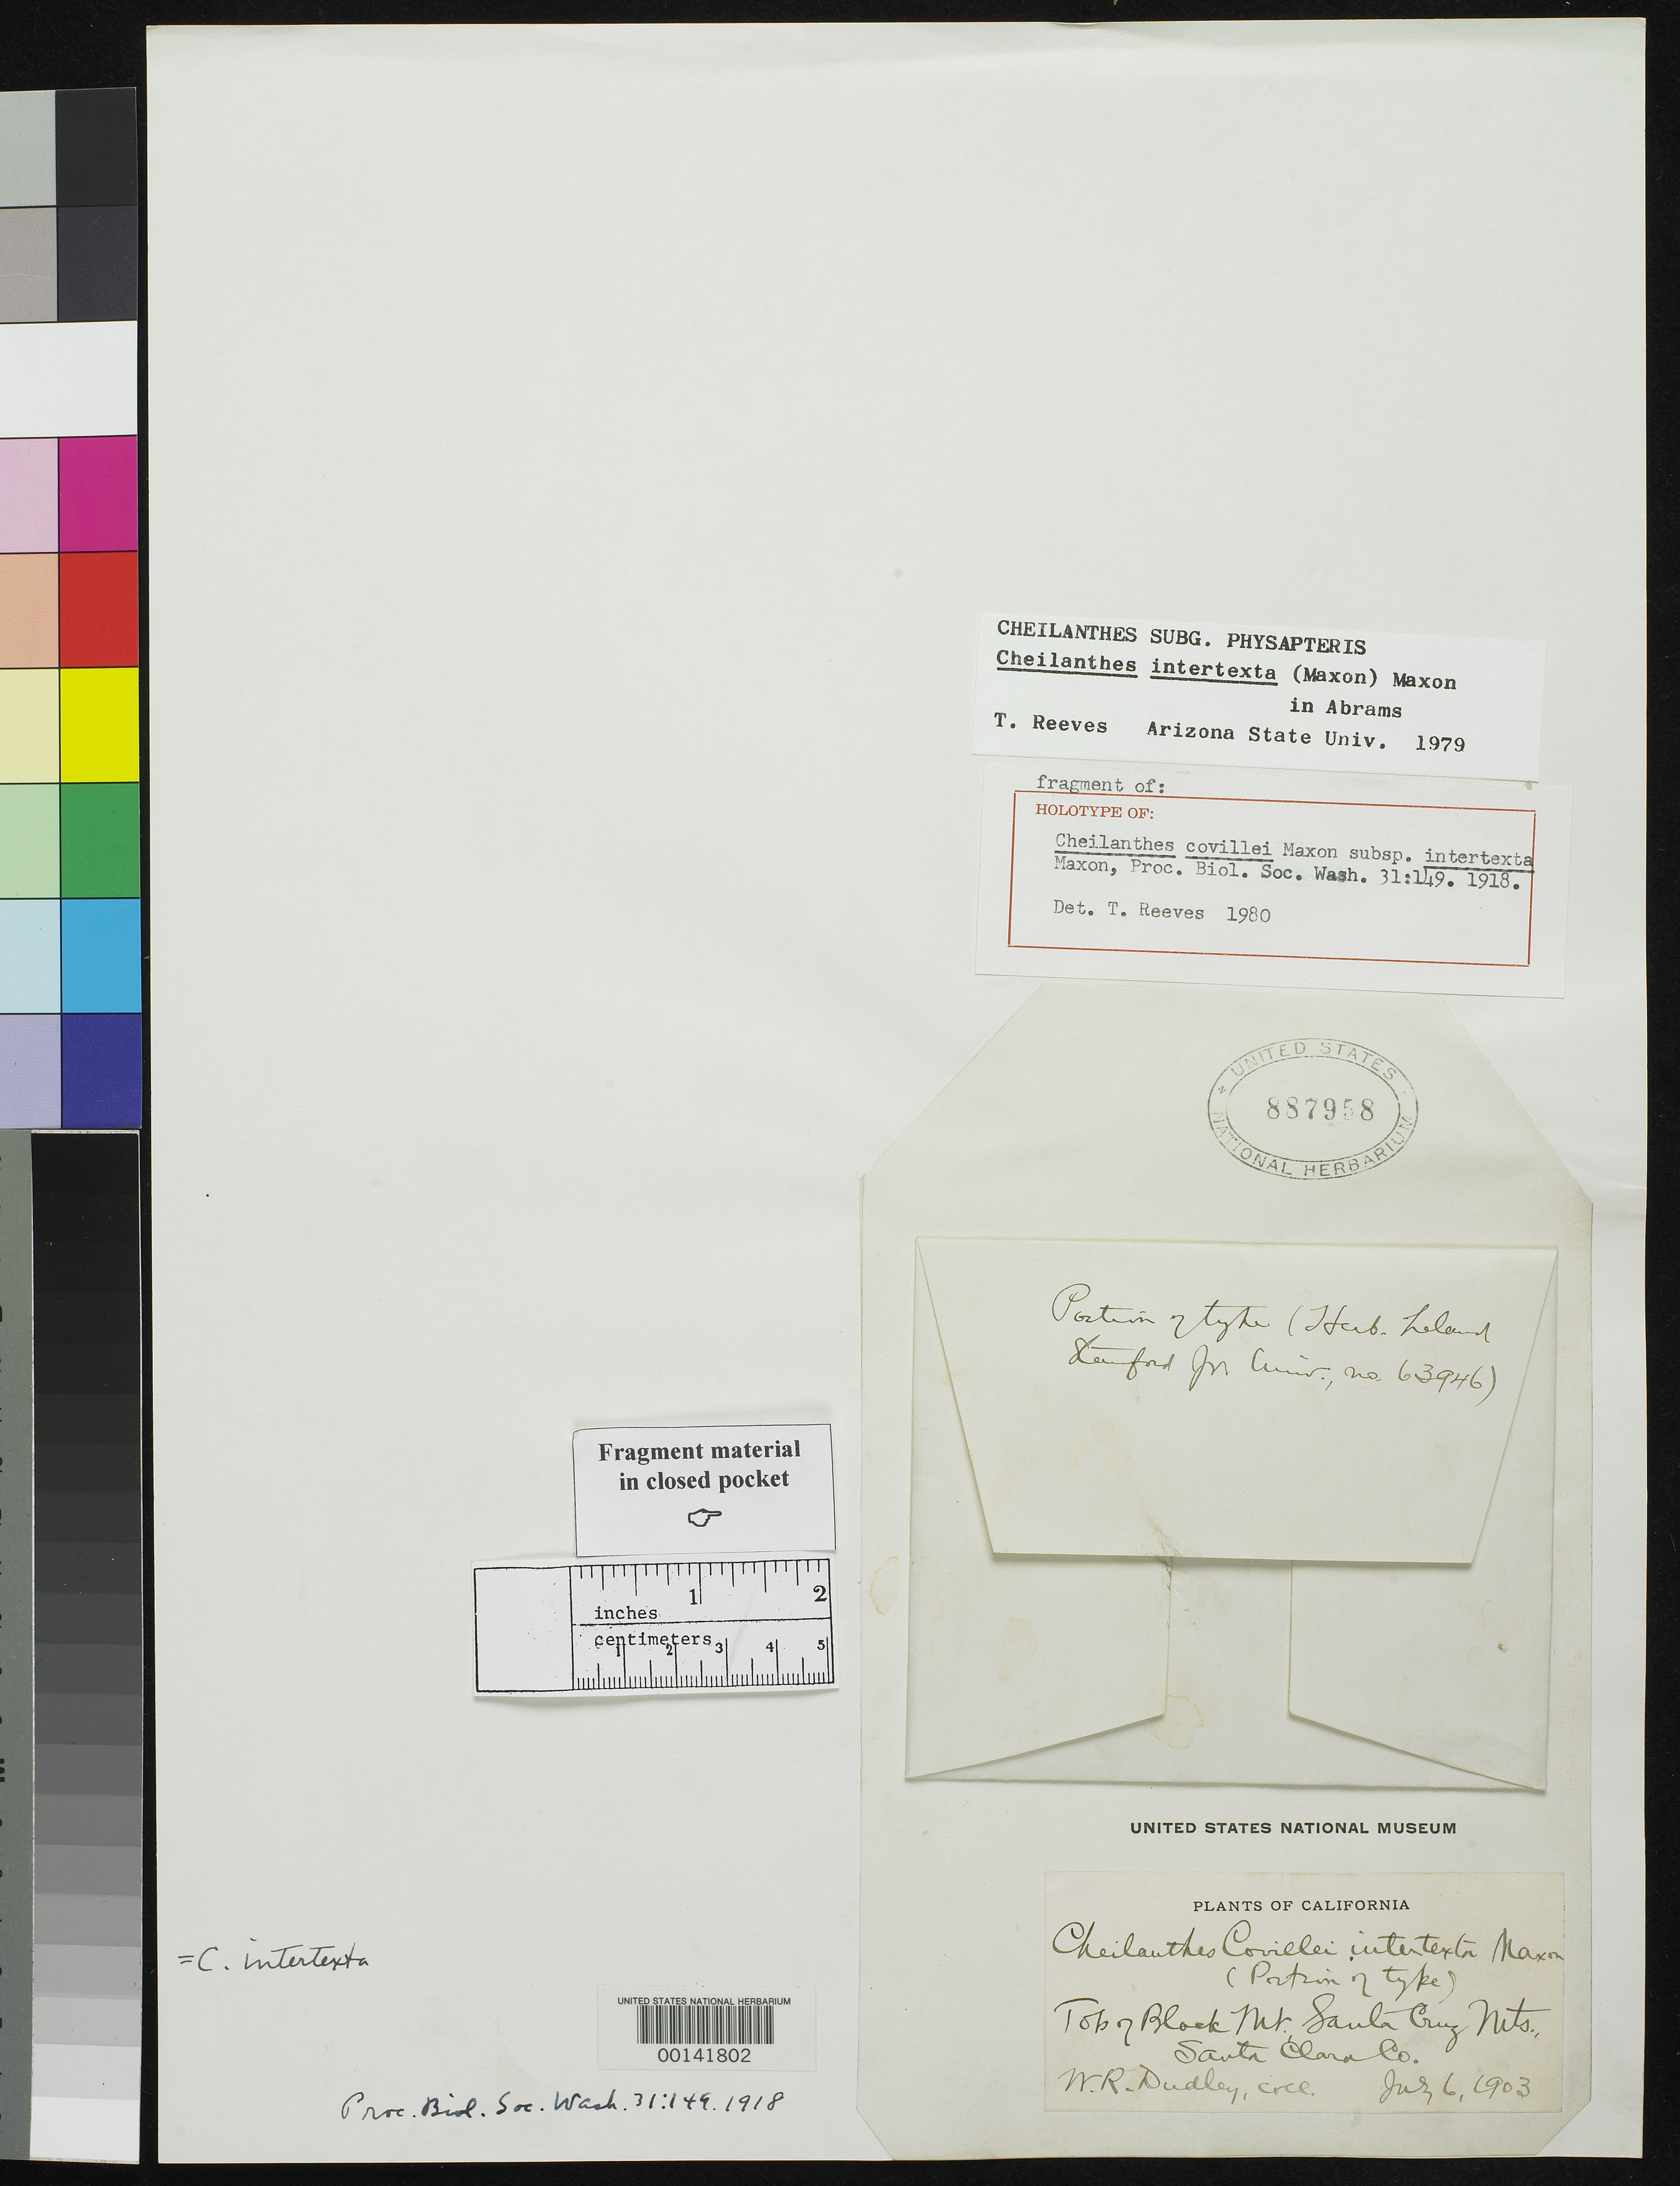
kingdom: Plantae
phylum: Tracheophyta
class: Polypodiopsida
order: Polypodiales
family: Pteridaceae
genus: Cheilanthes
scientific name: Cheilanthes covillei subsp. intertexta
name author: Maxon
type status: Holotype Fragment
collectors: W. Dudley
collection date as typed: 06 Jul 1903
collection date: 1903-07-06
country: United States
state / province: California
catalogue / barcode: US 887958